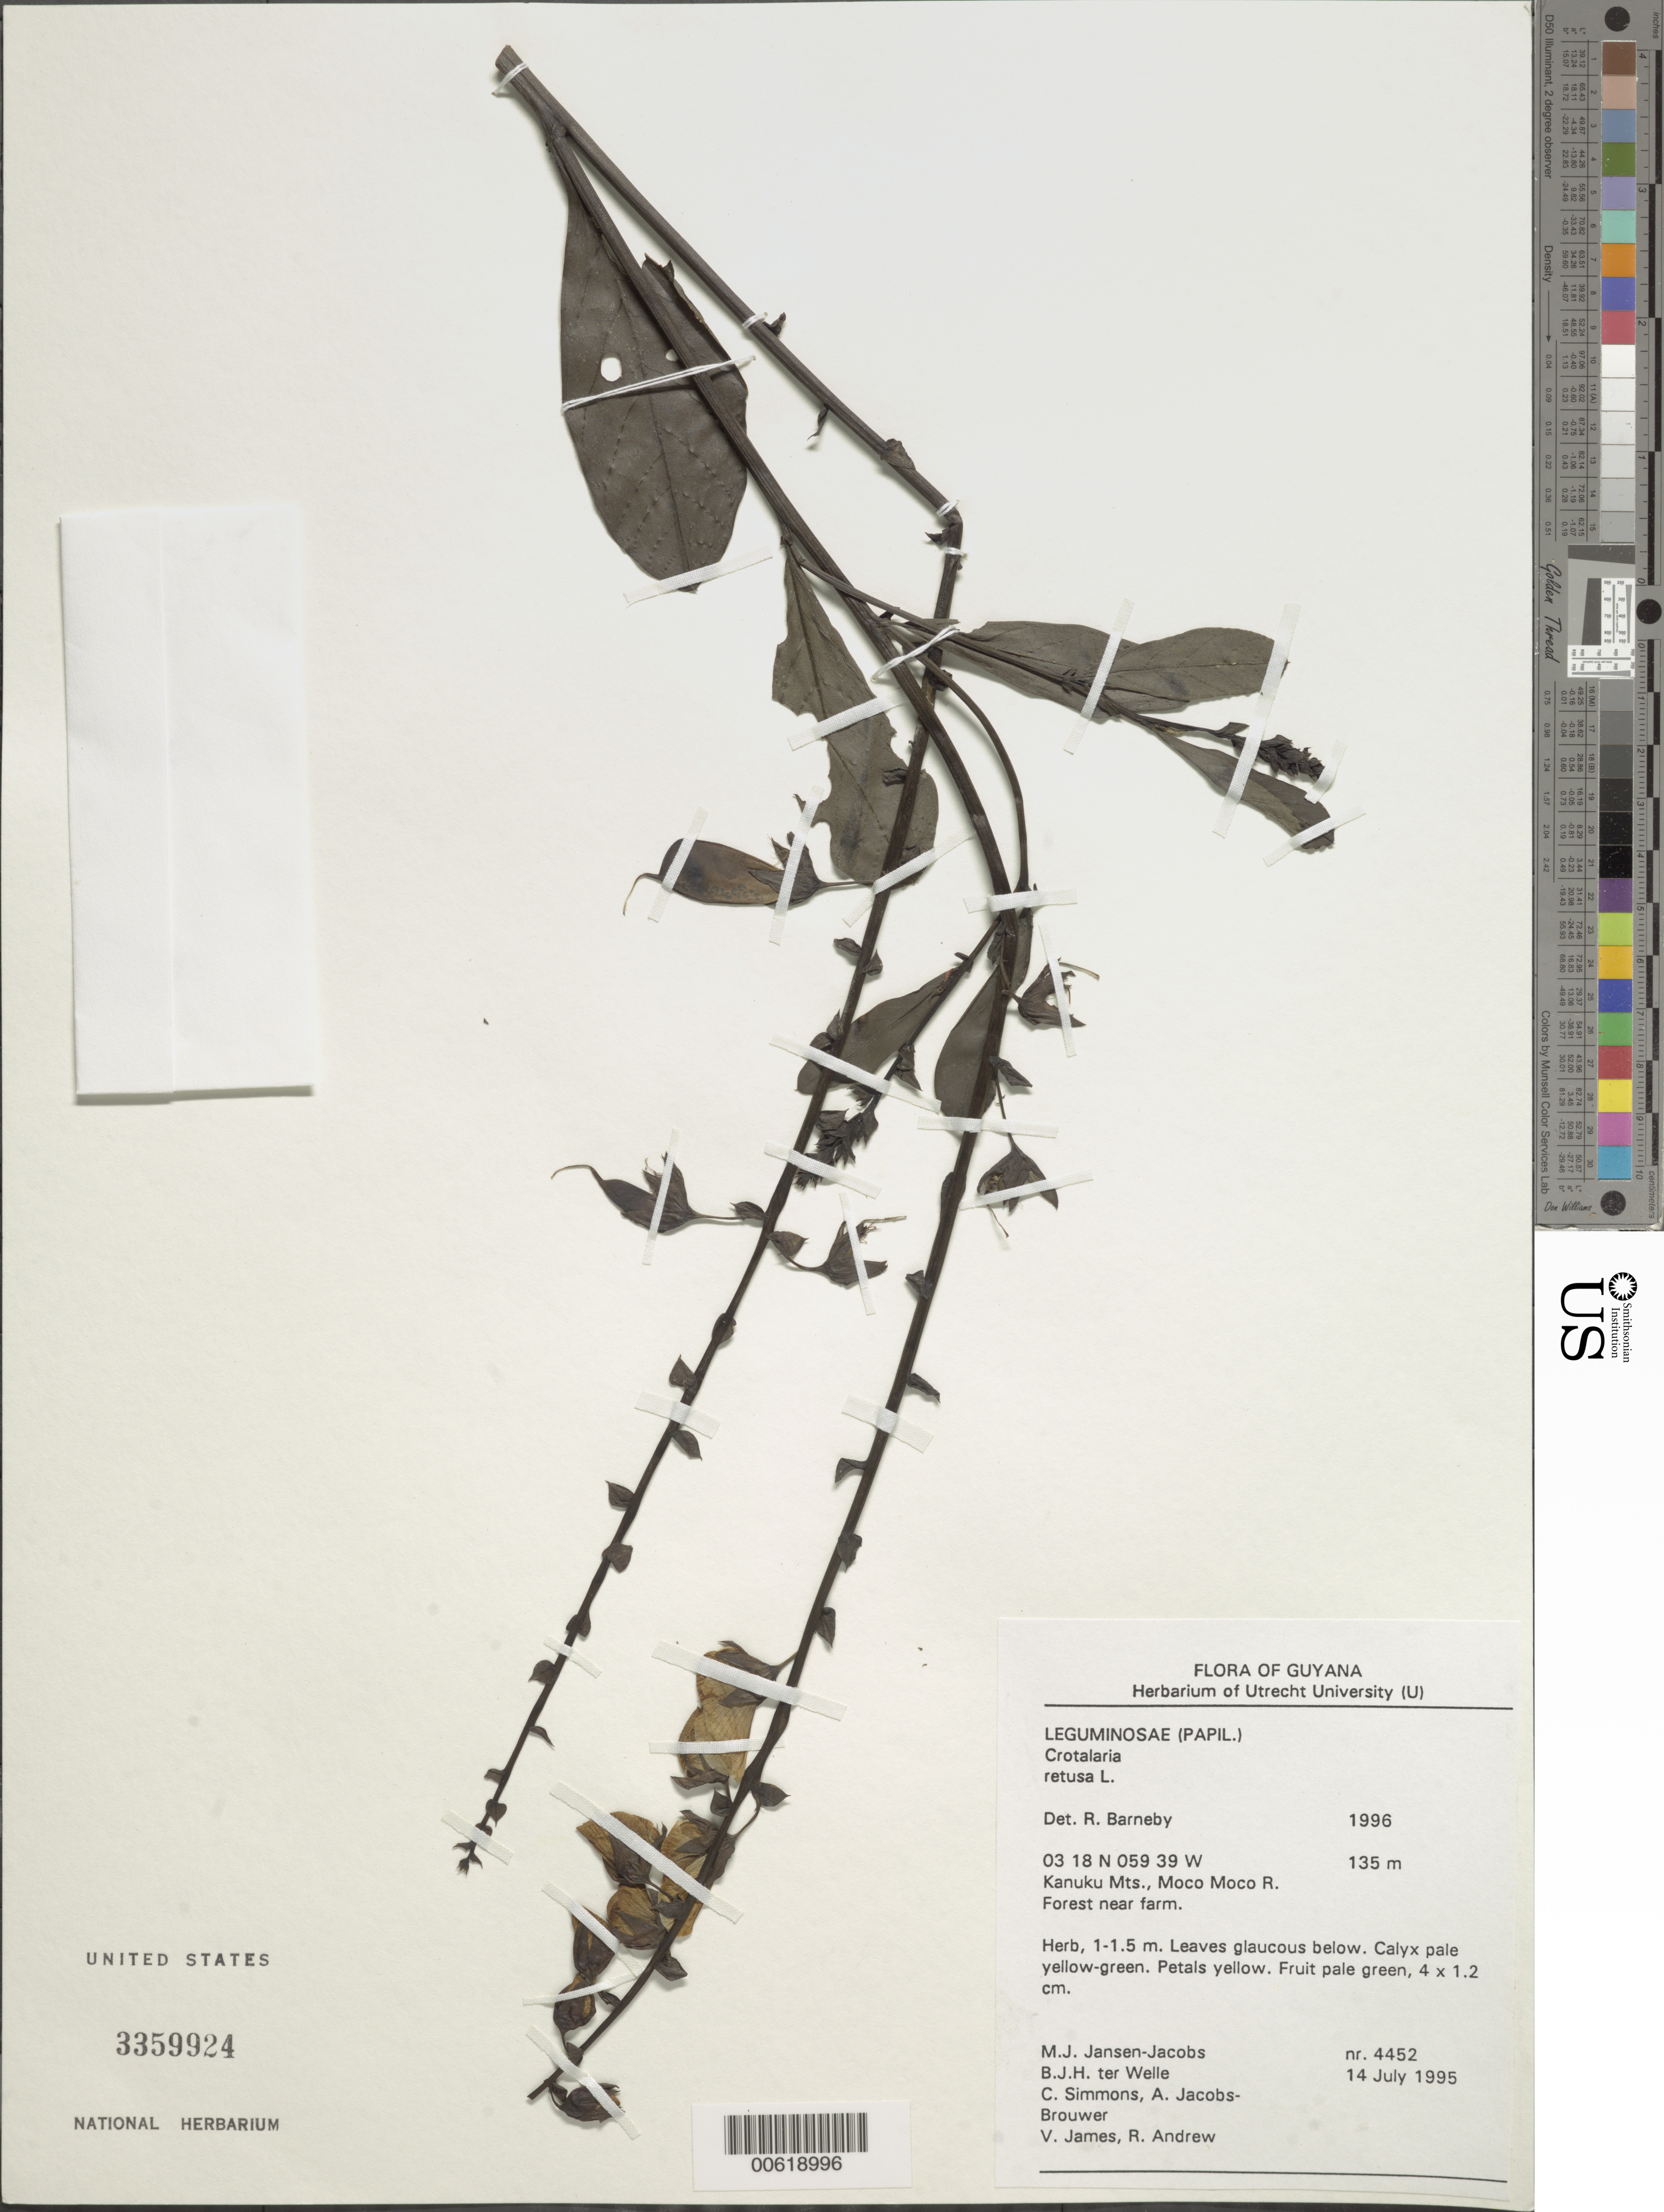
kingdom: Plantae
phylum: Tracheophyta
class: Magnoliopsida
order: Fabales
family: Fabaceae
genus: Crotalaria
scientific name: Crotalaria retusa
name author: L.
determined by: Barneby, Rupert C., (NY)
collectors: M. J. Jansen-Jacobs, B. Welle, C. Simmons, A. Jacobs-Brouwer, V. James & R. Andrew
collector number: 4452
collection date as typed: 14-Jul-95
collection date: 1995-07-14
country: Guyana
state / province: U. Takutu-U. Essequibo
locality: Moco Moco River, Kanuku Mts.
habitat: Forest near farm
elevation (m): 135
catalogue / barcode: US 3359924